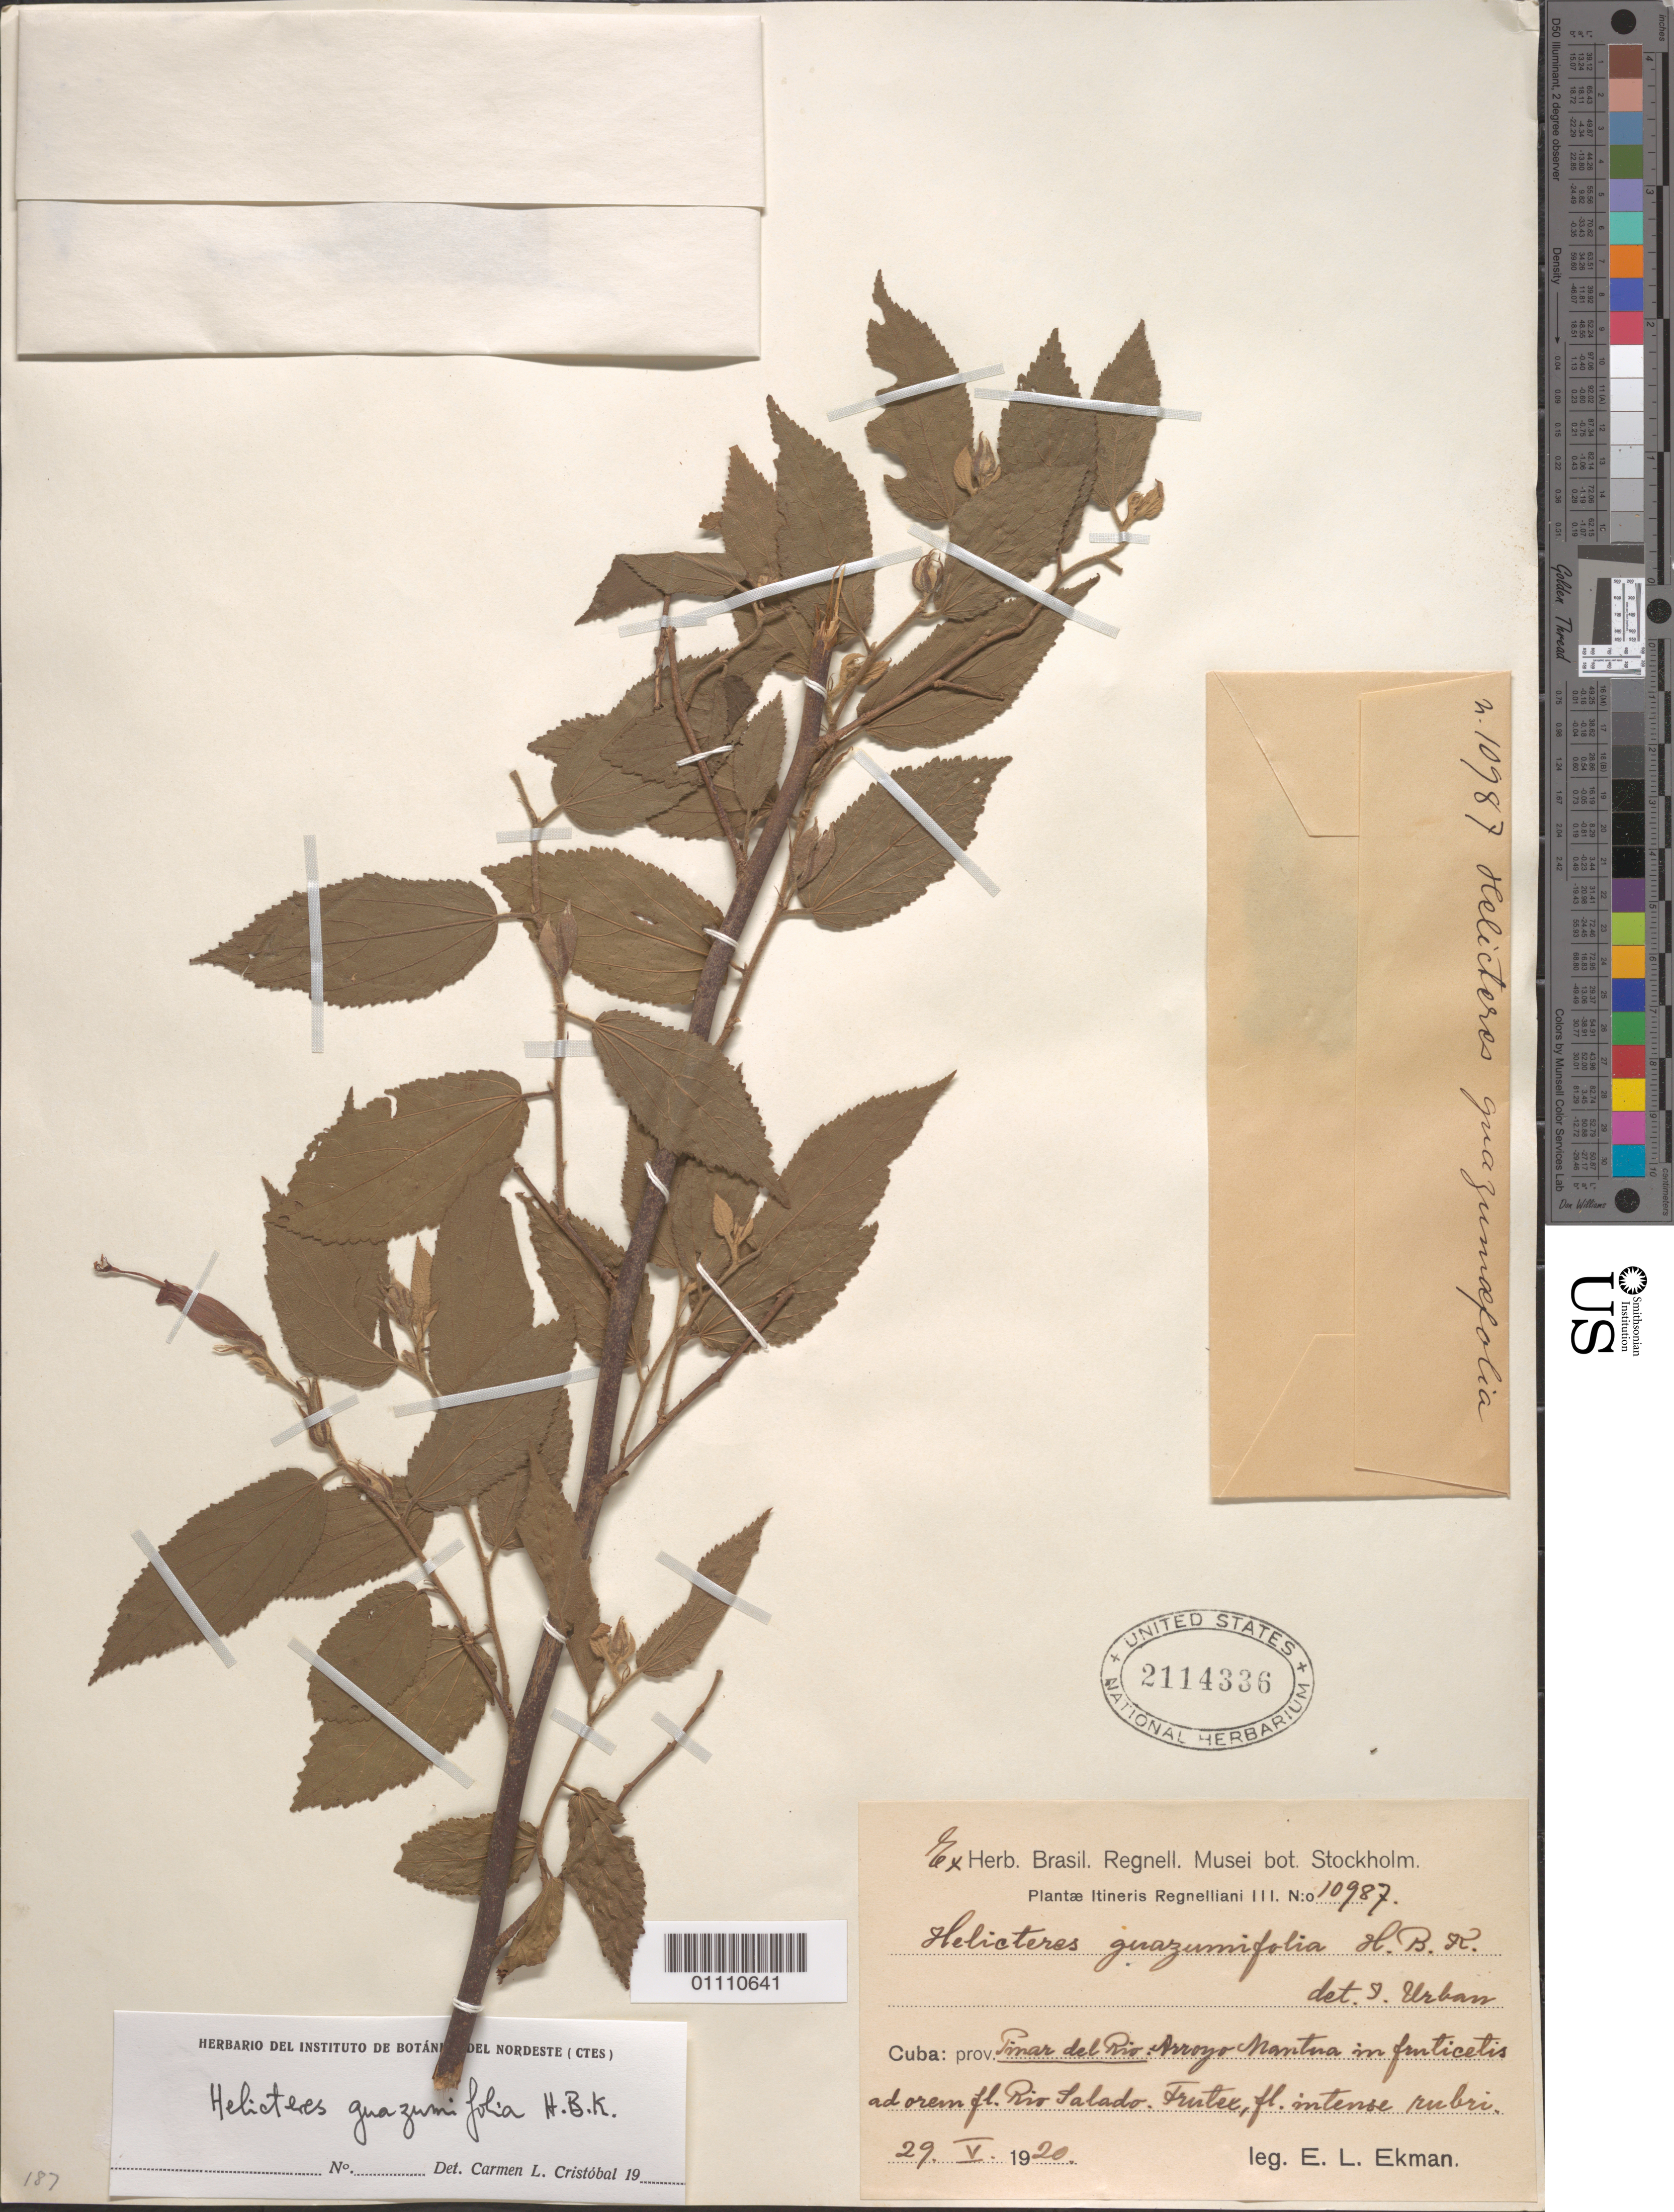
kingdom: Plantae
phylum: Tracheophyta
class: Magnoliopsida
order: Malvales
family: Malvaceae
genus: Helicteres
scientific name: Helicteres guazumifolia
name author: Kunth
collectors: E. L. Ekman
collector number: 10987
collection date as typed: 29 May 1920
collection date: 1920-05-29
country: Cuba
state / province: Pinar del Rio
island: Cuba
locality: Arroyo Mantua in frinticetis ad oren fl Rio Salado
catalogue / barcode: US 2114336